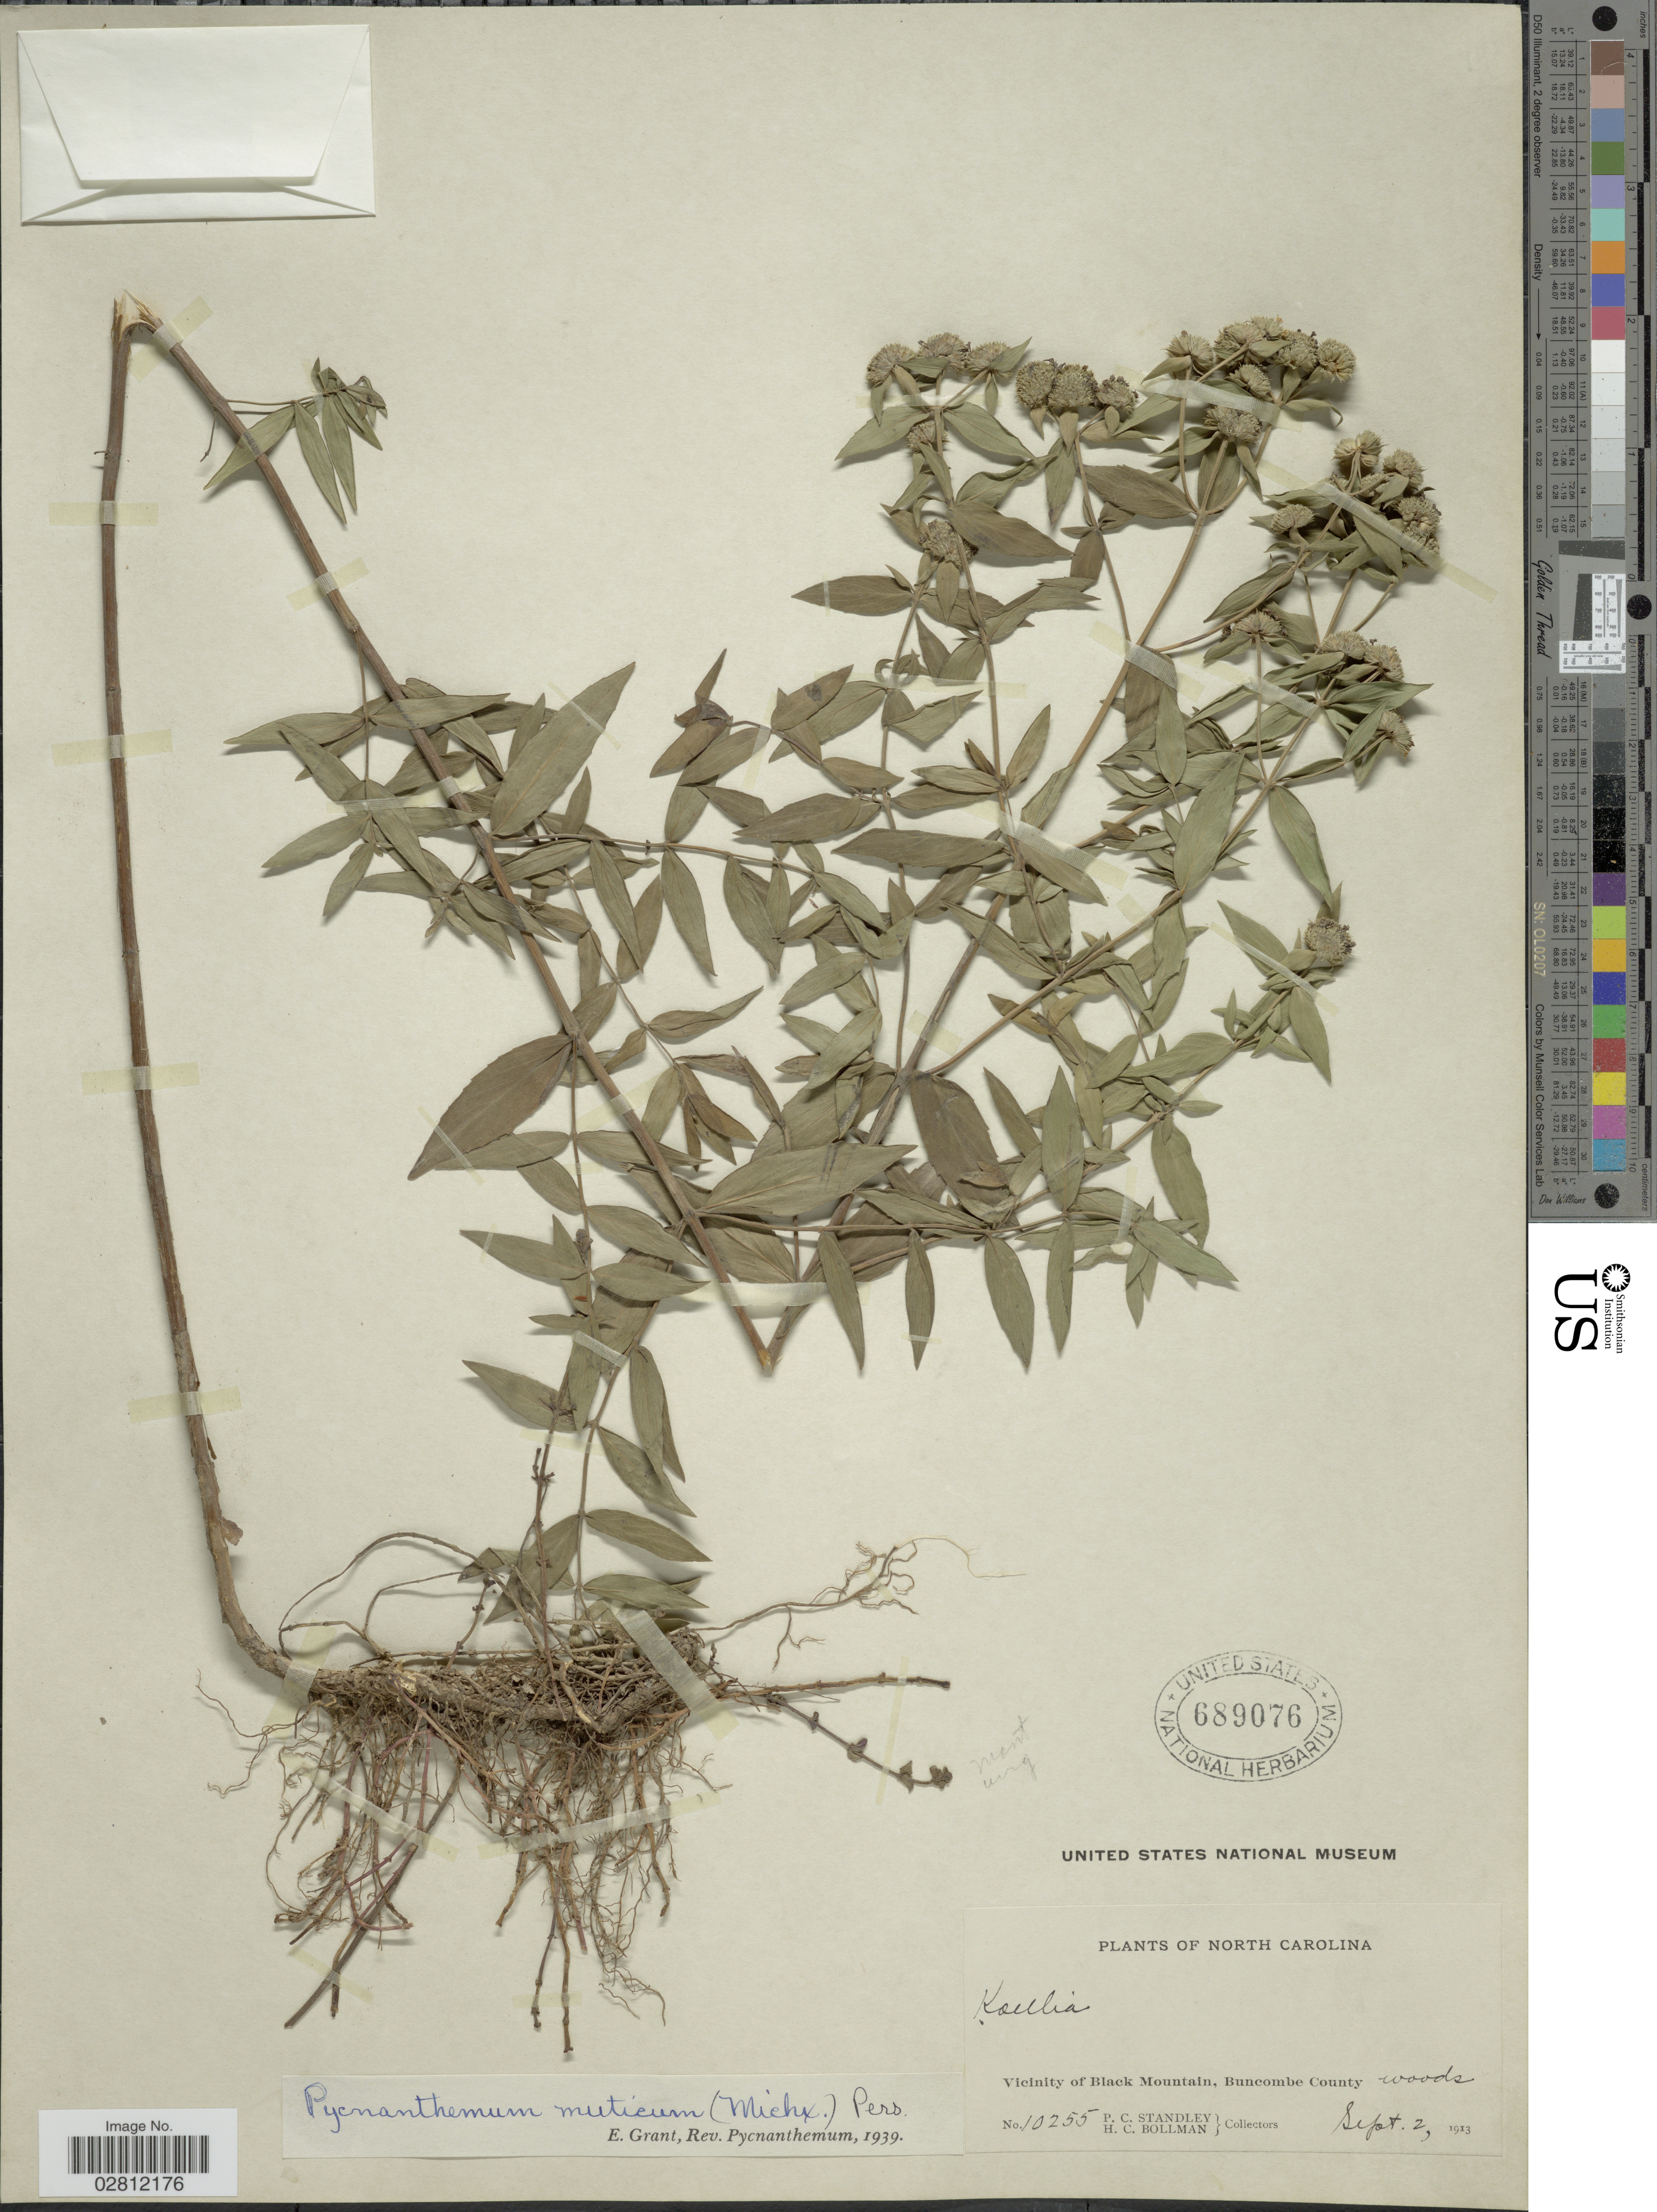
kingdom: Plantae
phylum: Tracheophyta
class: Magnoliopsida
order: Lamiales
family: Lamiaceae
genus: Pycnanthemum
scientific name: Pycnanthemum muticum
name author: (Michx.) Pers.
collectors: P. C. Standley & H. C. Bollman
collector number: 10255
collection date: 1913-09-02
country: United States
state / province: North Carolina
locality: Vicinity of Black Mountain, Buncombe County.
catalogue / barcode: US 689076